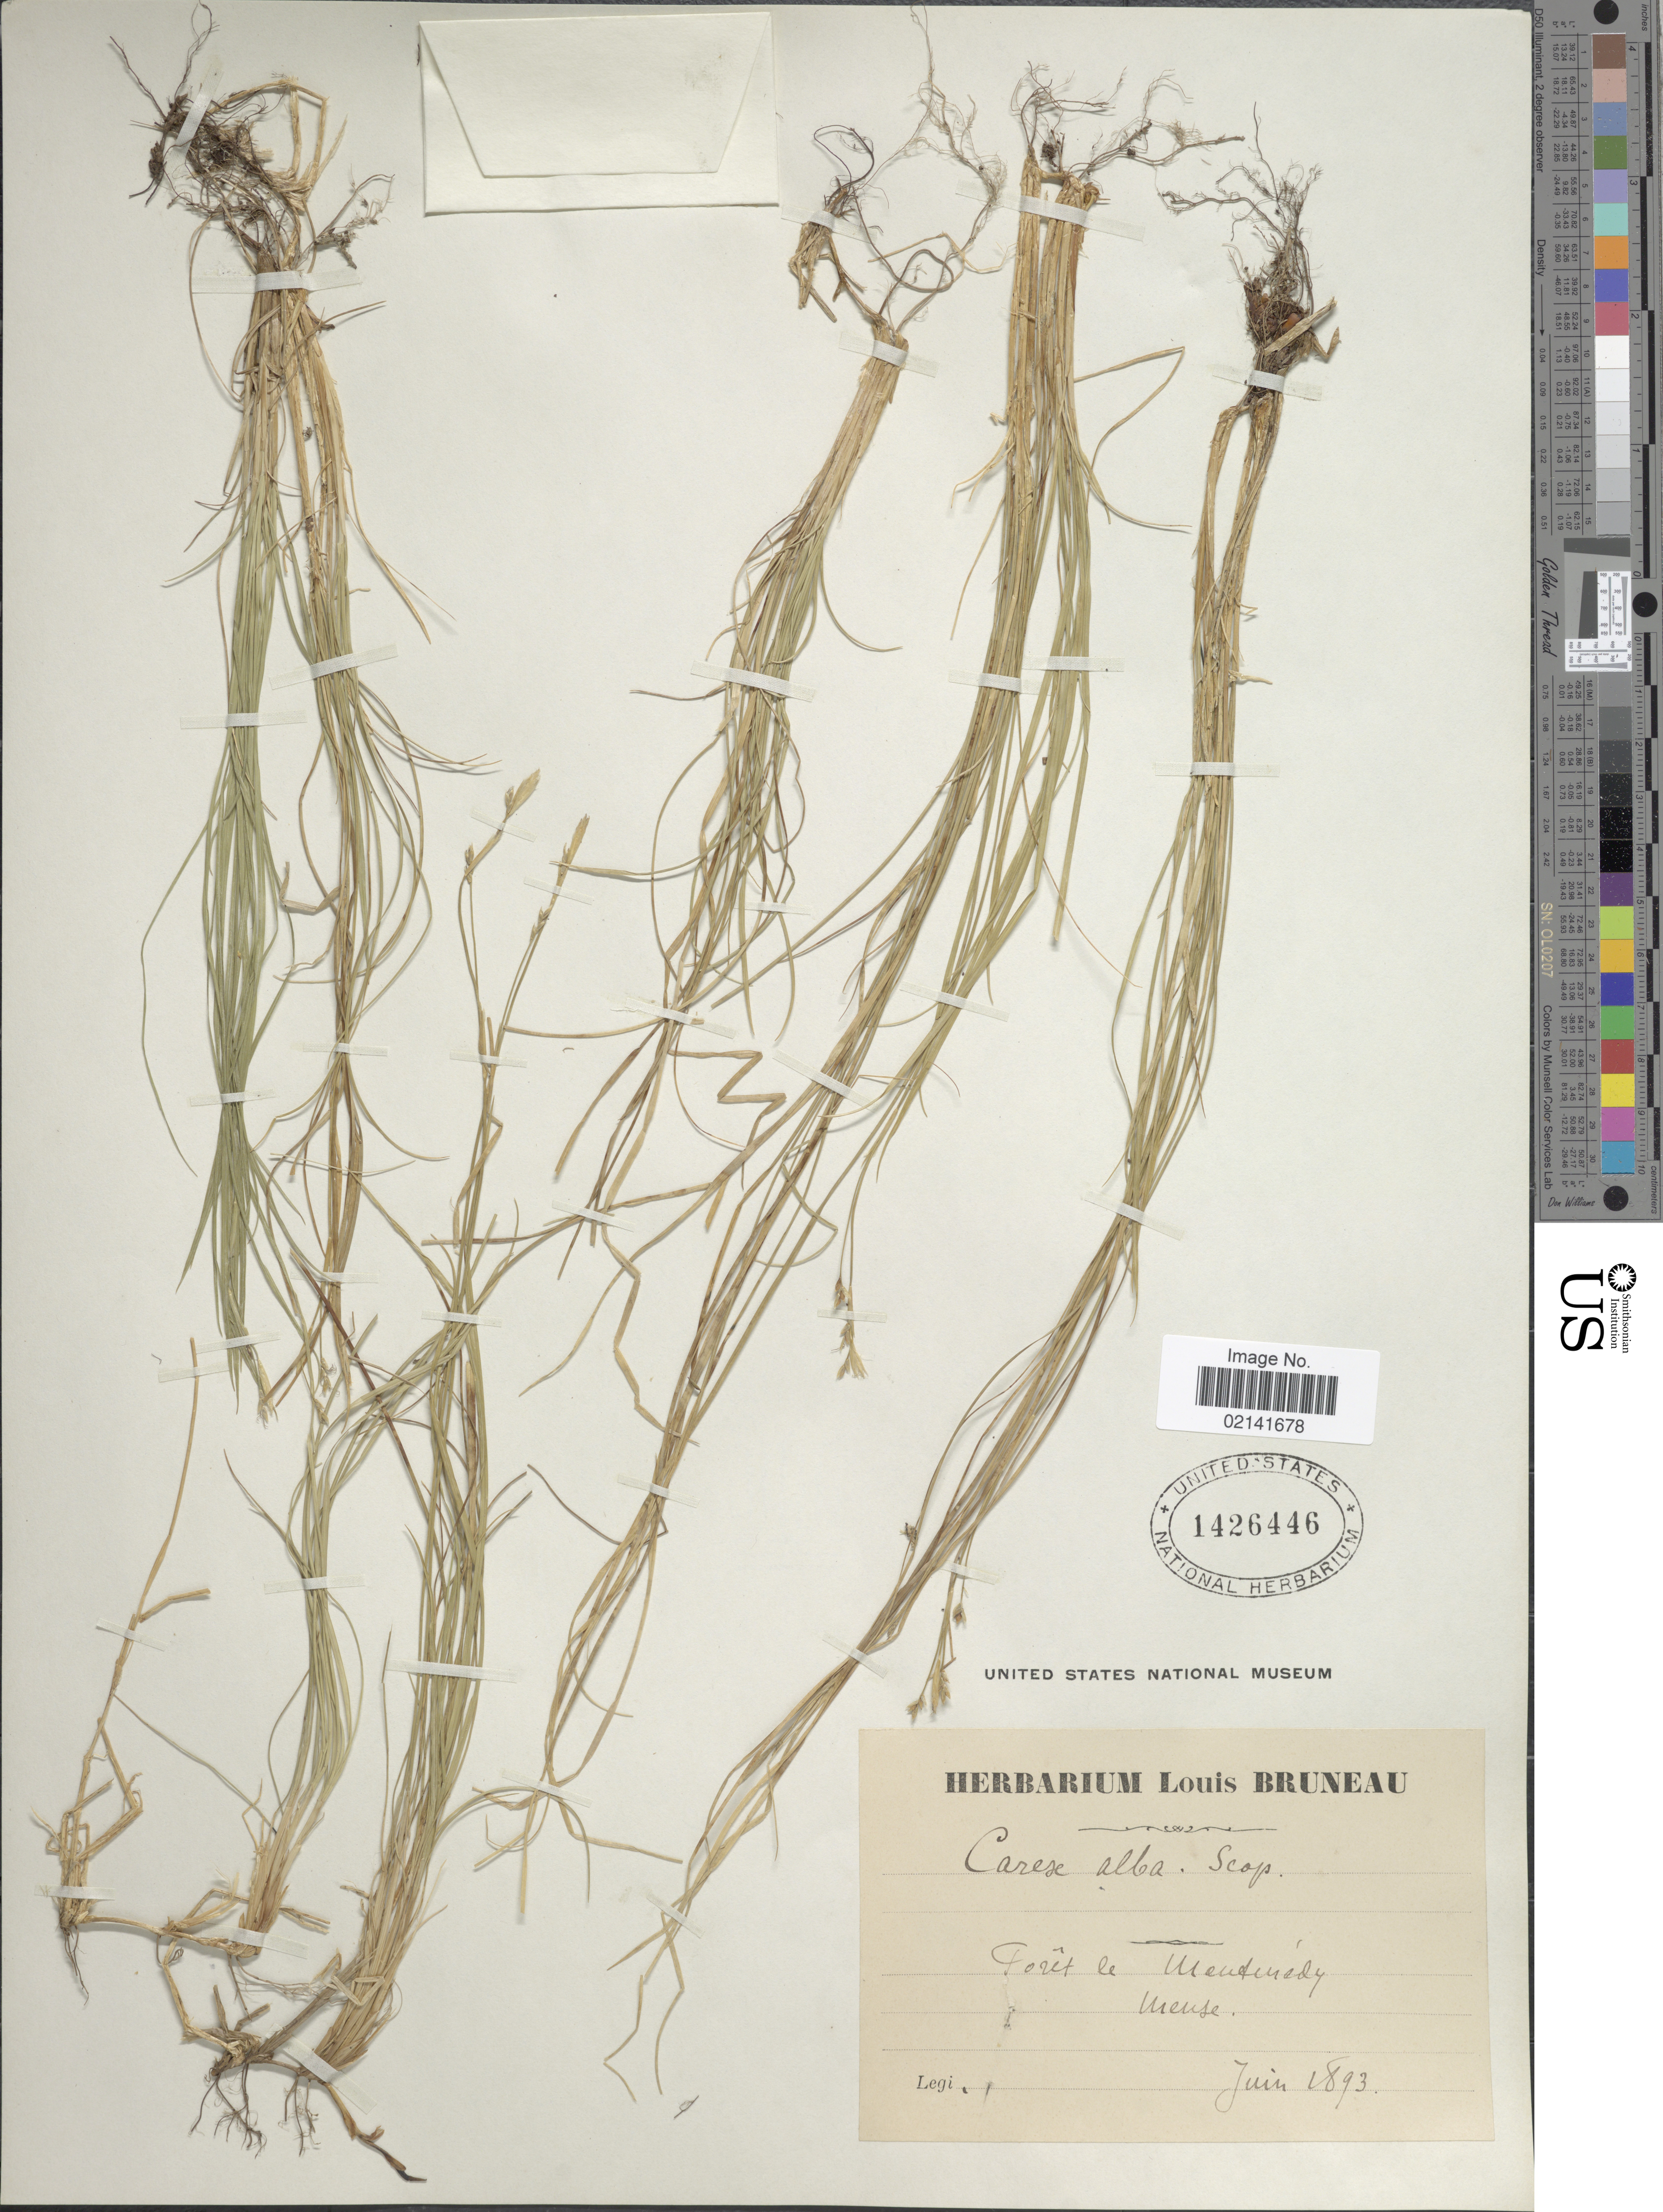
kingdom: Plantae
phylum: Tracheophyta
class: Liliopsida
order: Poales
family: Cyperaceae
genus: Carex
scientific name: Carex alba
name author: Scop.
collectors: ex Herb. Louis Bruneau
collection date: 1893-06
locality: Foret le Mentenedy, Mense [interpreted]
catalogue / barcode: US 1426446